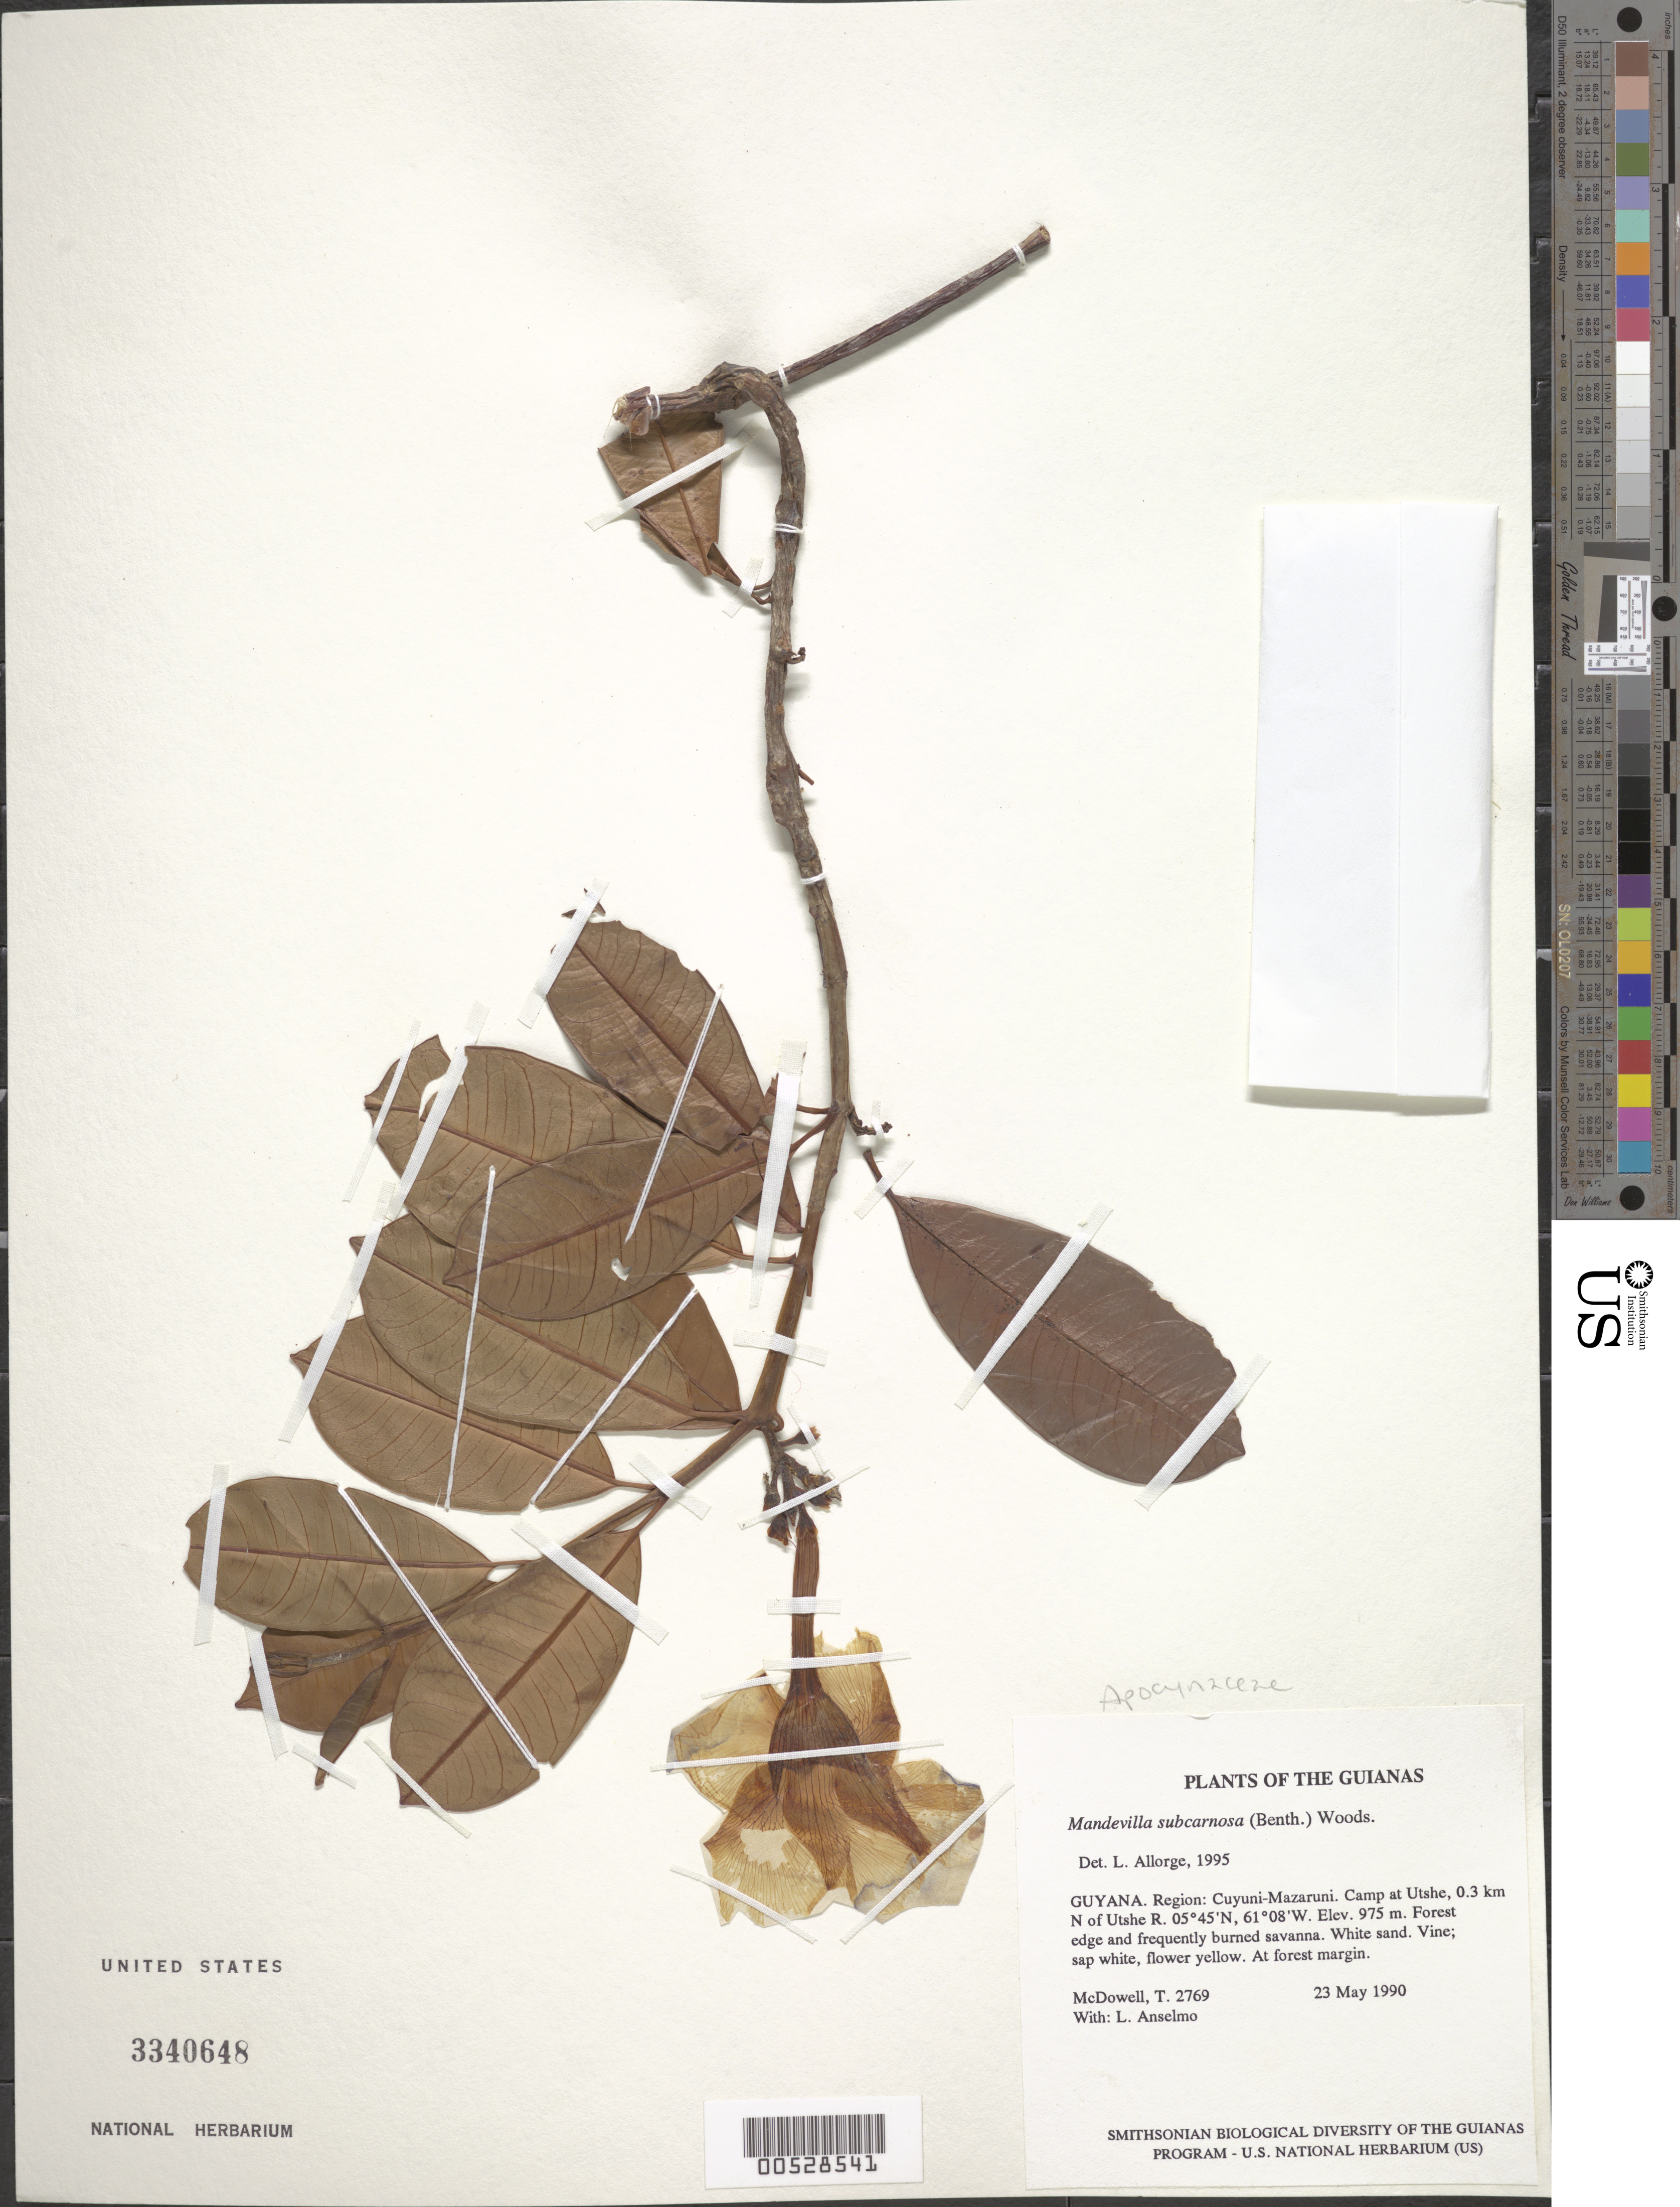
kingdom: Plantae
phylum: Tracheophyta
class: Magnoliopsida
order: Gentianales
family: Apocynaceae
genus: Mandevilla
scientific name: Mandevilla subcarnosa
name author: (Benth.) Woodson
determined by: Allorge, L.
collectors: T. McDowell & L. Anselmo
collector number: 2769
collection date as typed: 23 May 1990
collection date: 1990-05-23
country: Guyana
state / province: Cuyuni-Mazaruni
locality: Camp at Utshi, 0.3 km N of Utshi R on Savanna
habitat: Forest edge and frequently burned savanna. White sand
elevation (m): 975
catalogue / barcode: US 3340648